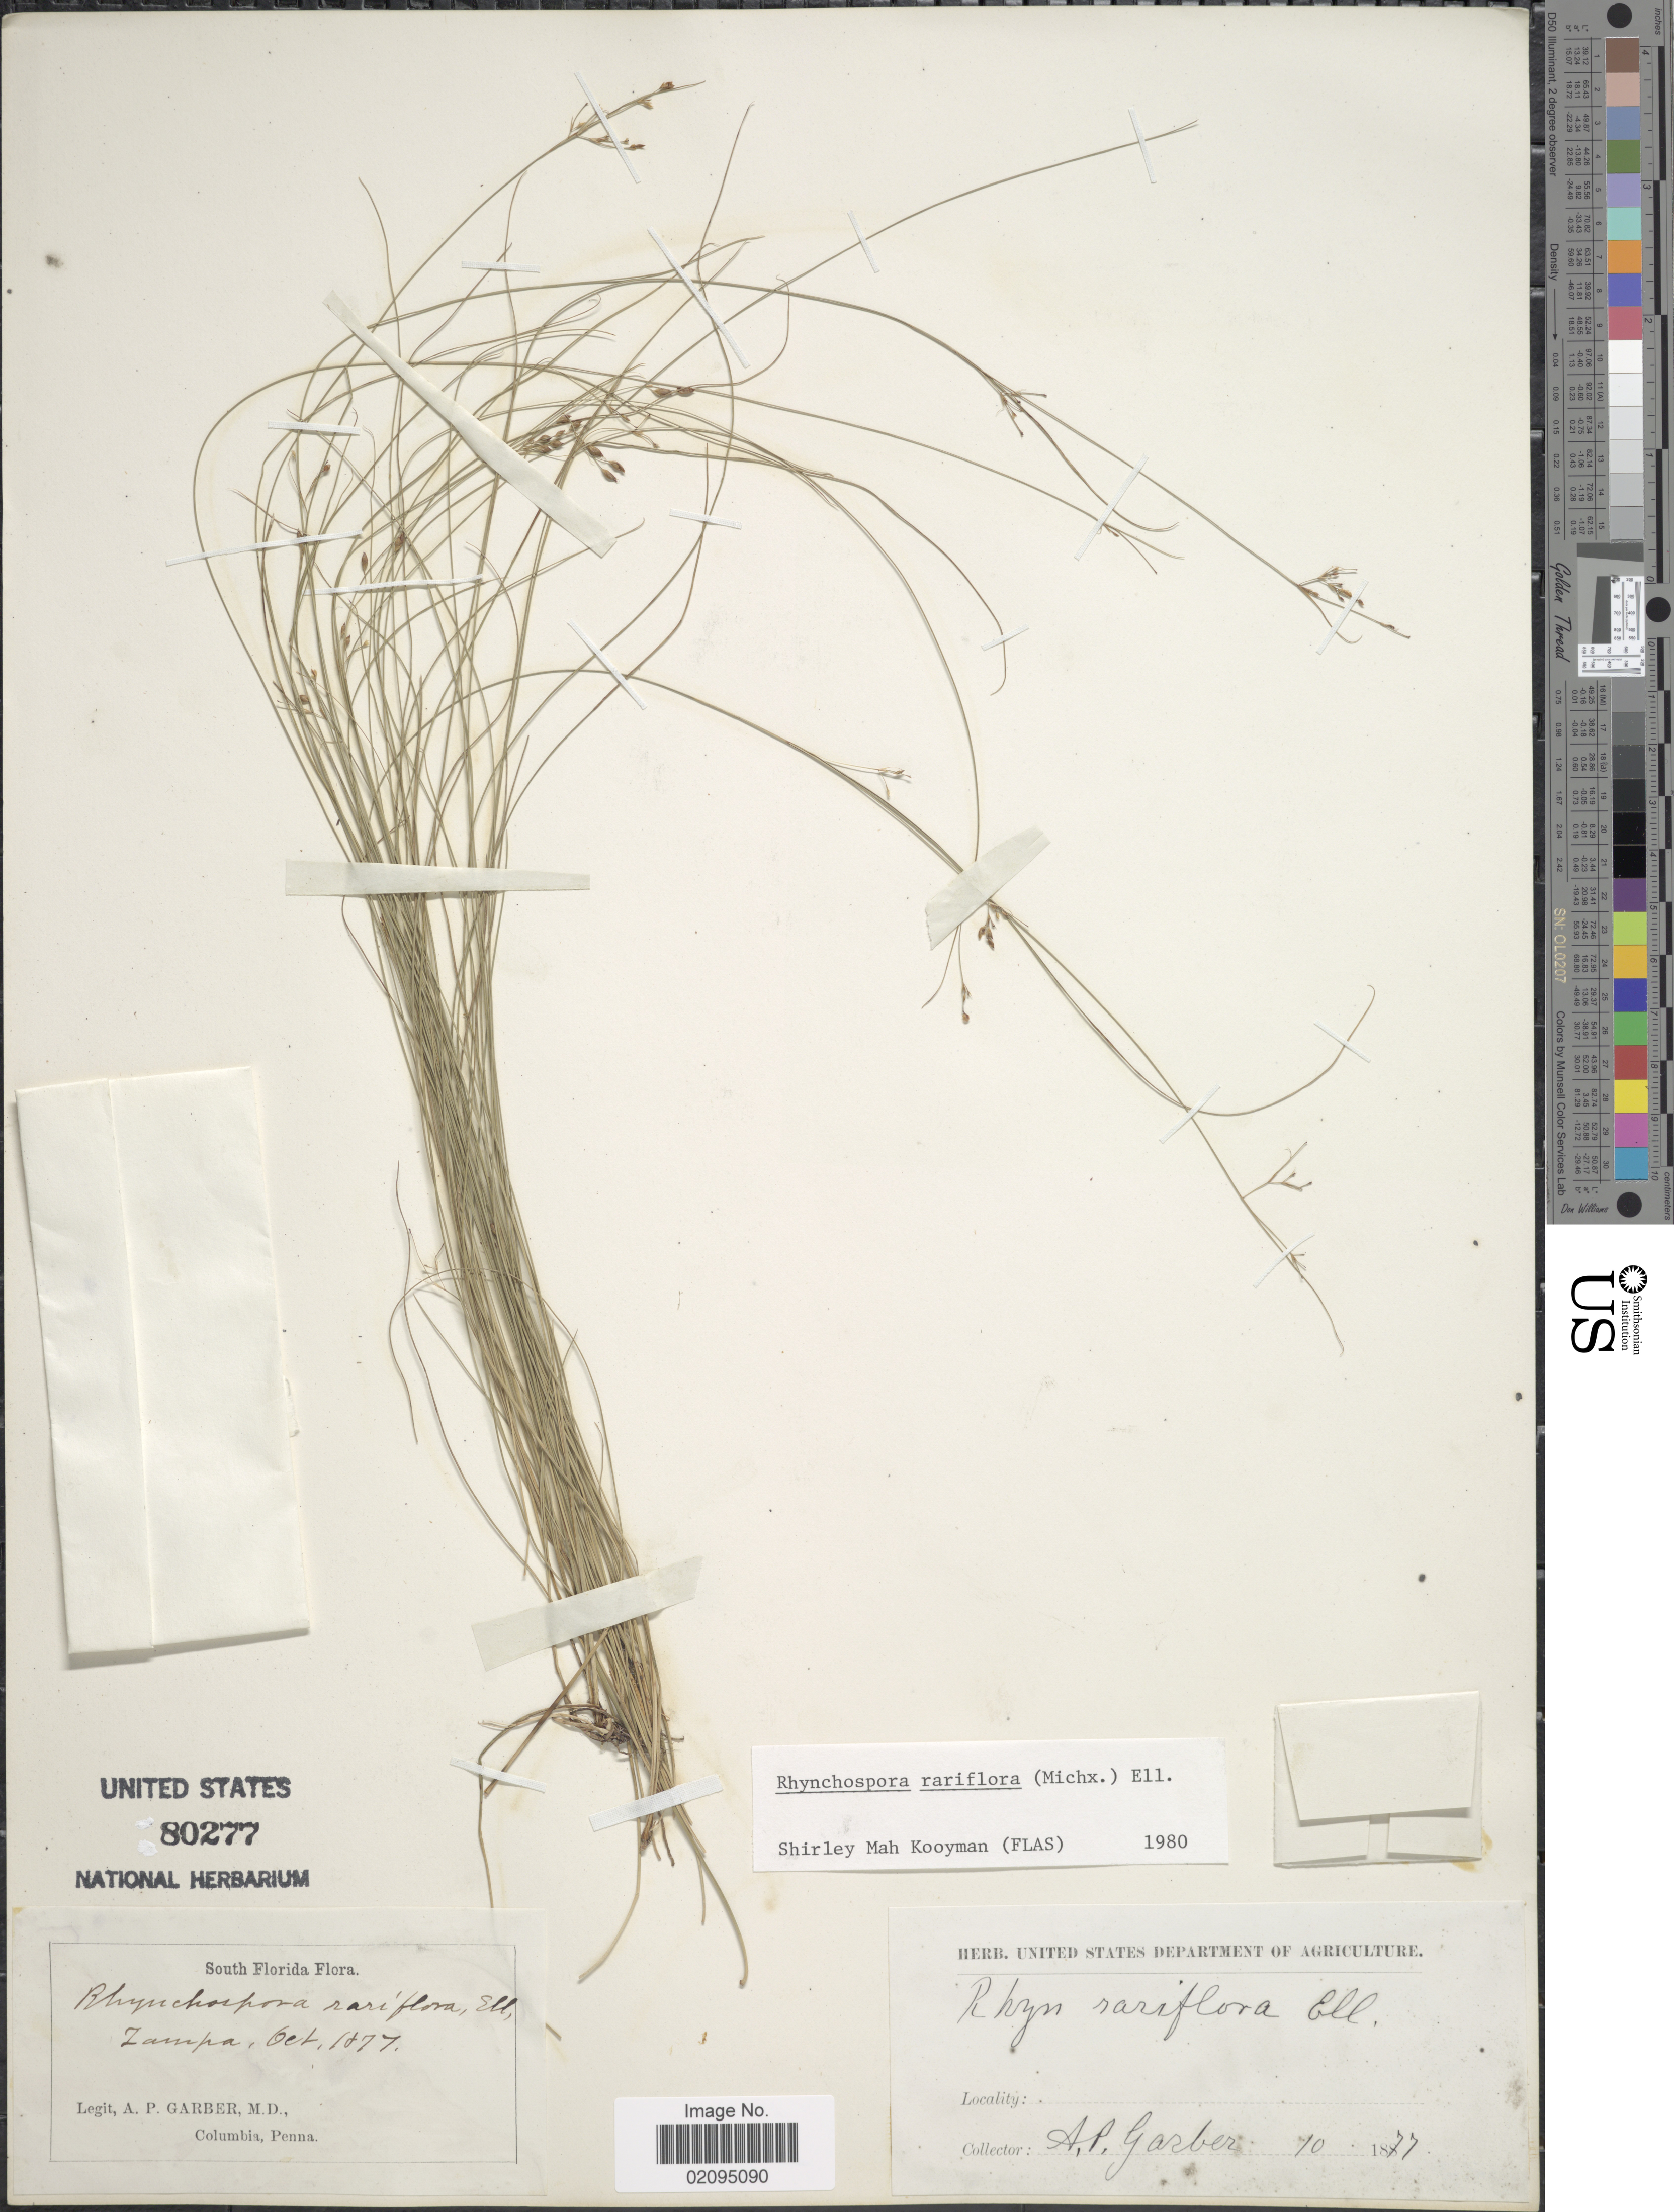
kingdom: Plantae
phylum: Tracheophyta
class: Liliopsida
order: Poales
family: Cyperaceae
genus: Rhynchospora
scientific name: Rhynchospora rariflora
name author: (Michx.) Elliott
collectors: A. P. Garber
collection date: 1877-10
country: United States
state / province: Florida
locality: South Florida, Zampa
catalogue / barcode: US 80277